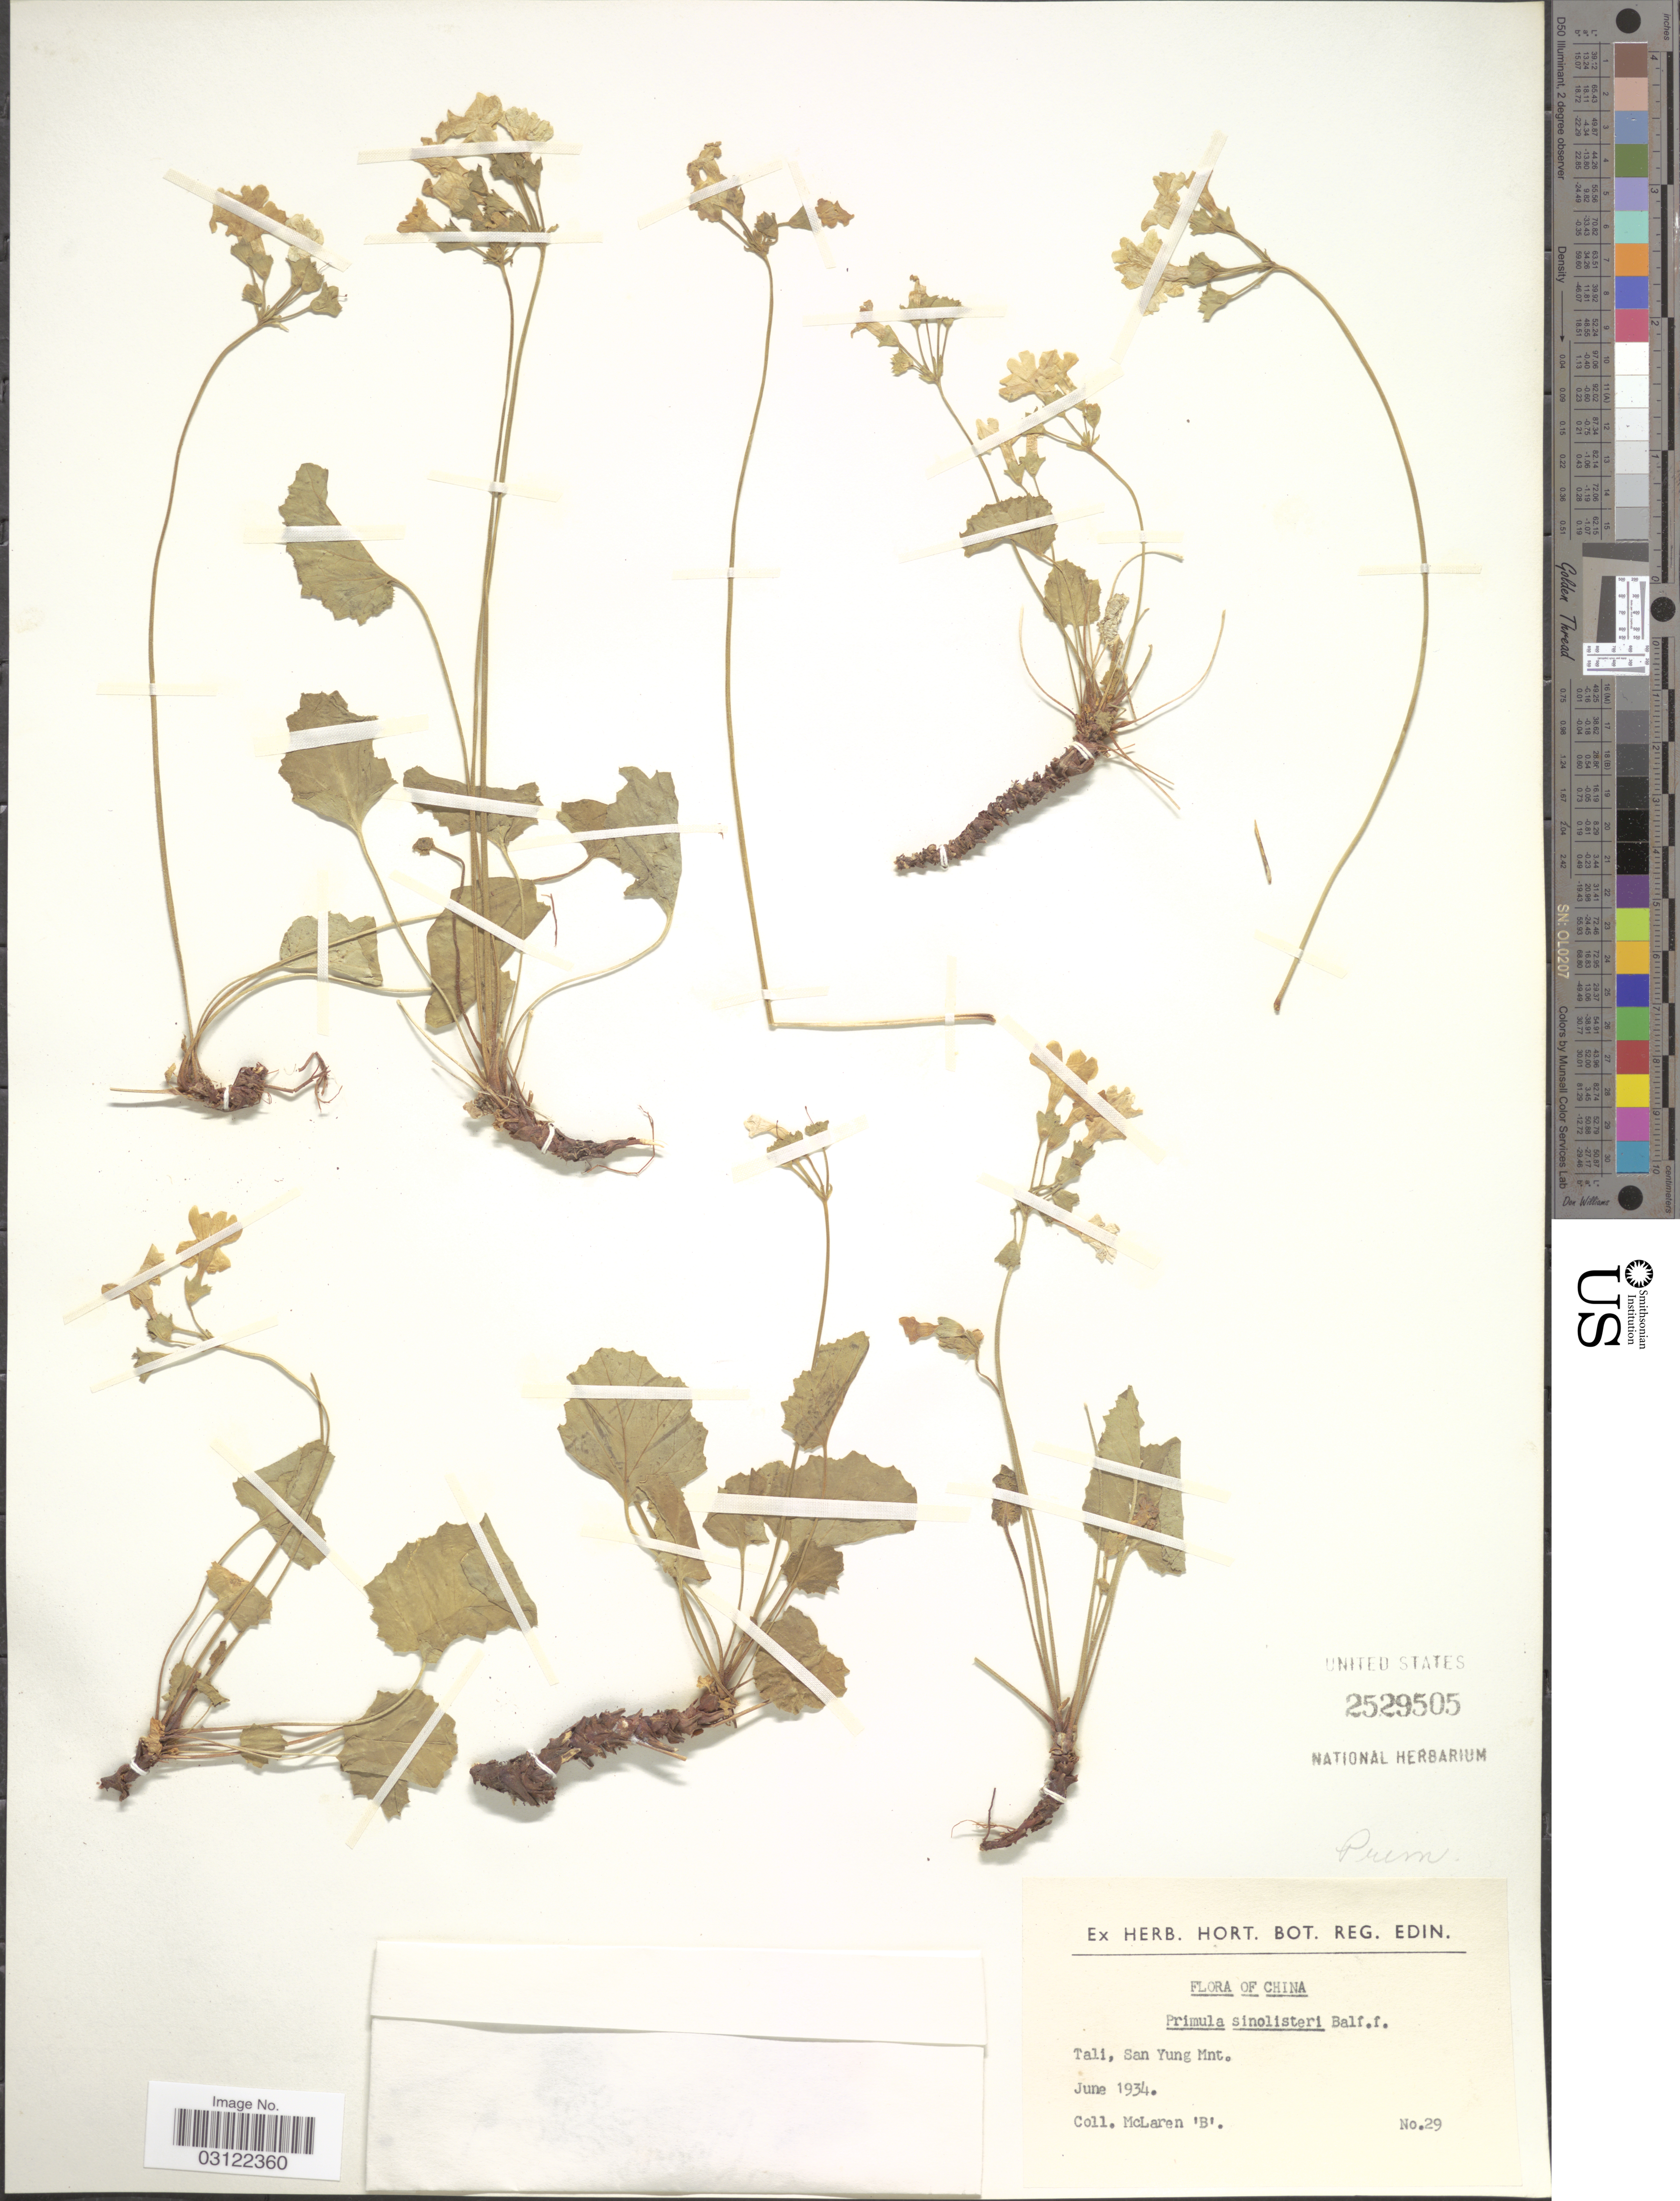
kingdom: Plantae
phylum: Tracheophyta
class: Magnoliopsida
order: Ericales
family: Primulaceae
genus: Primula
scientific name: Primula sinolisteri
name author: Balf. f.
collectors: McLaren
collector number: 29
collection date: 1934-06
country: China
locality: Tali, San Yung Mnt.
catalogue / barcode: US 2529505